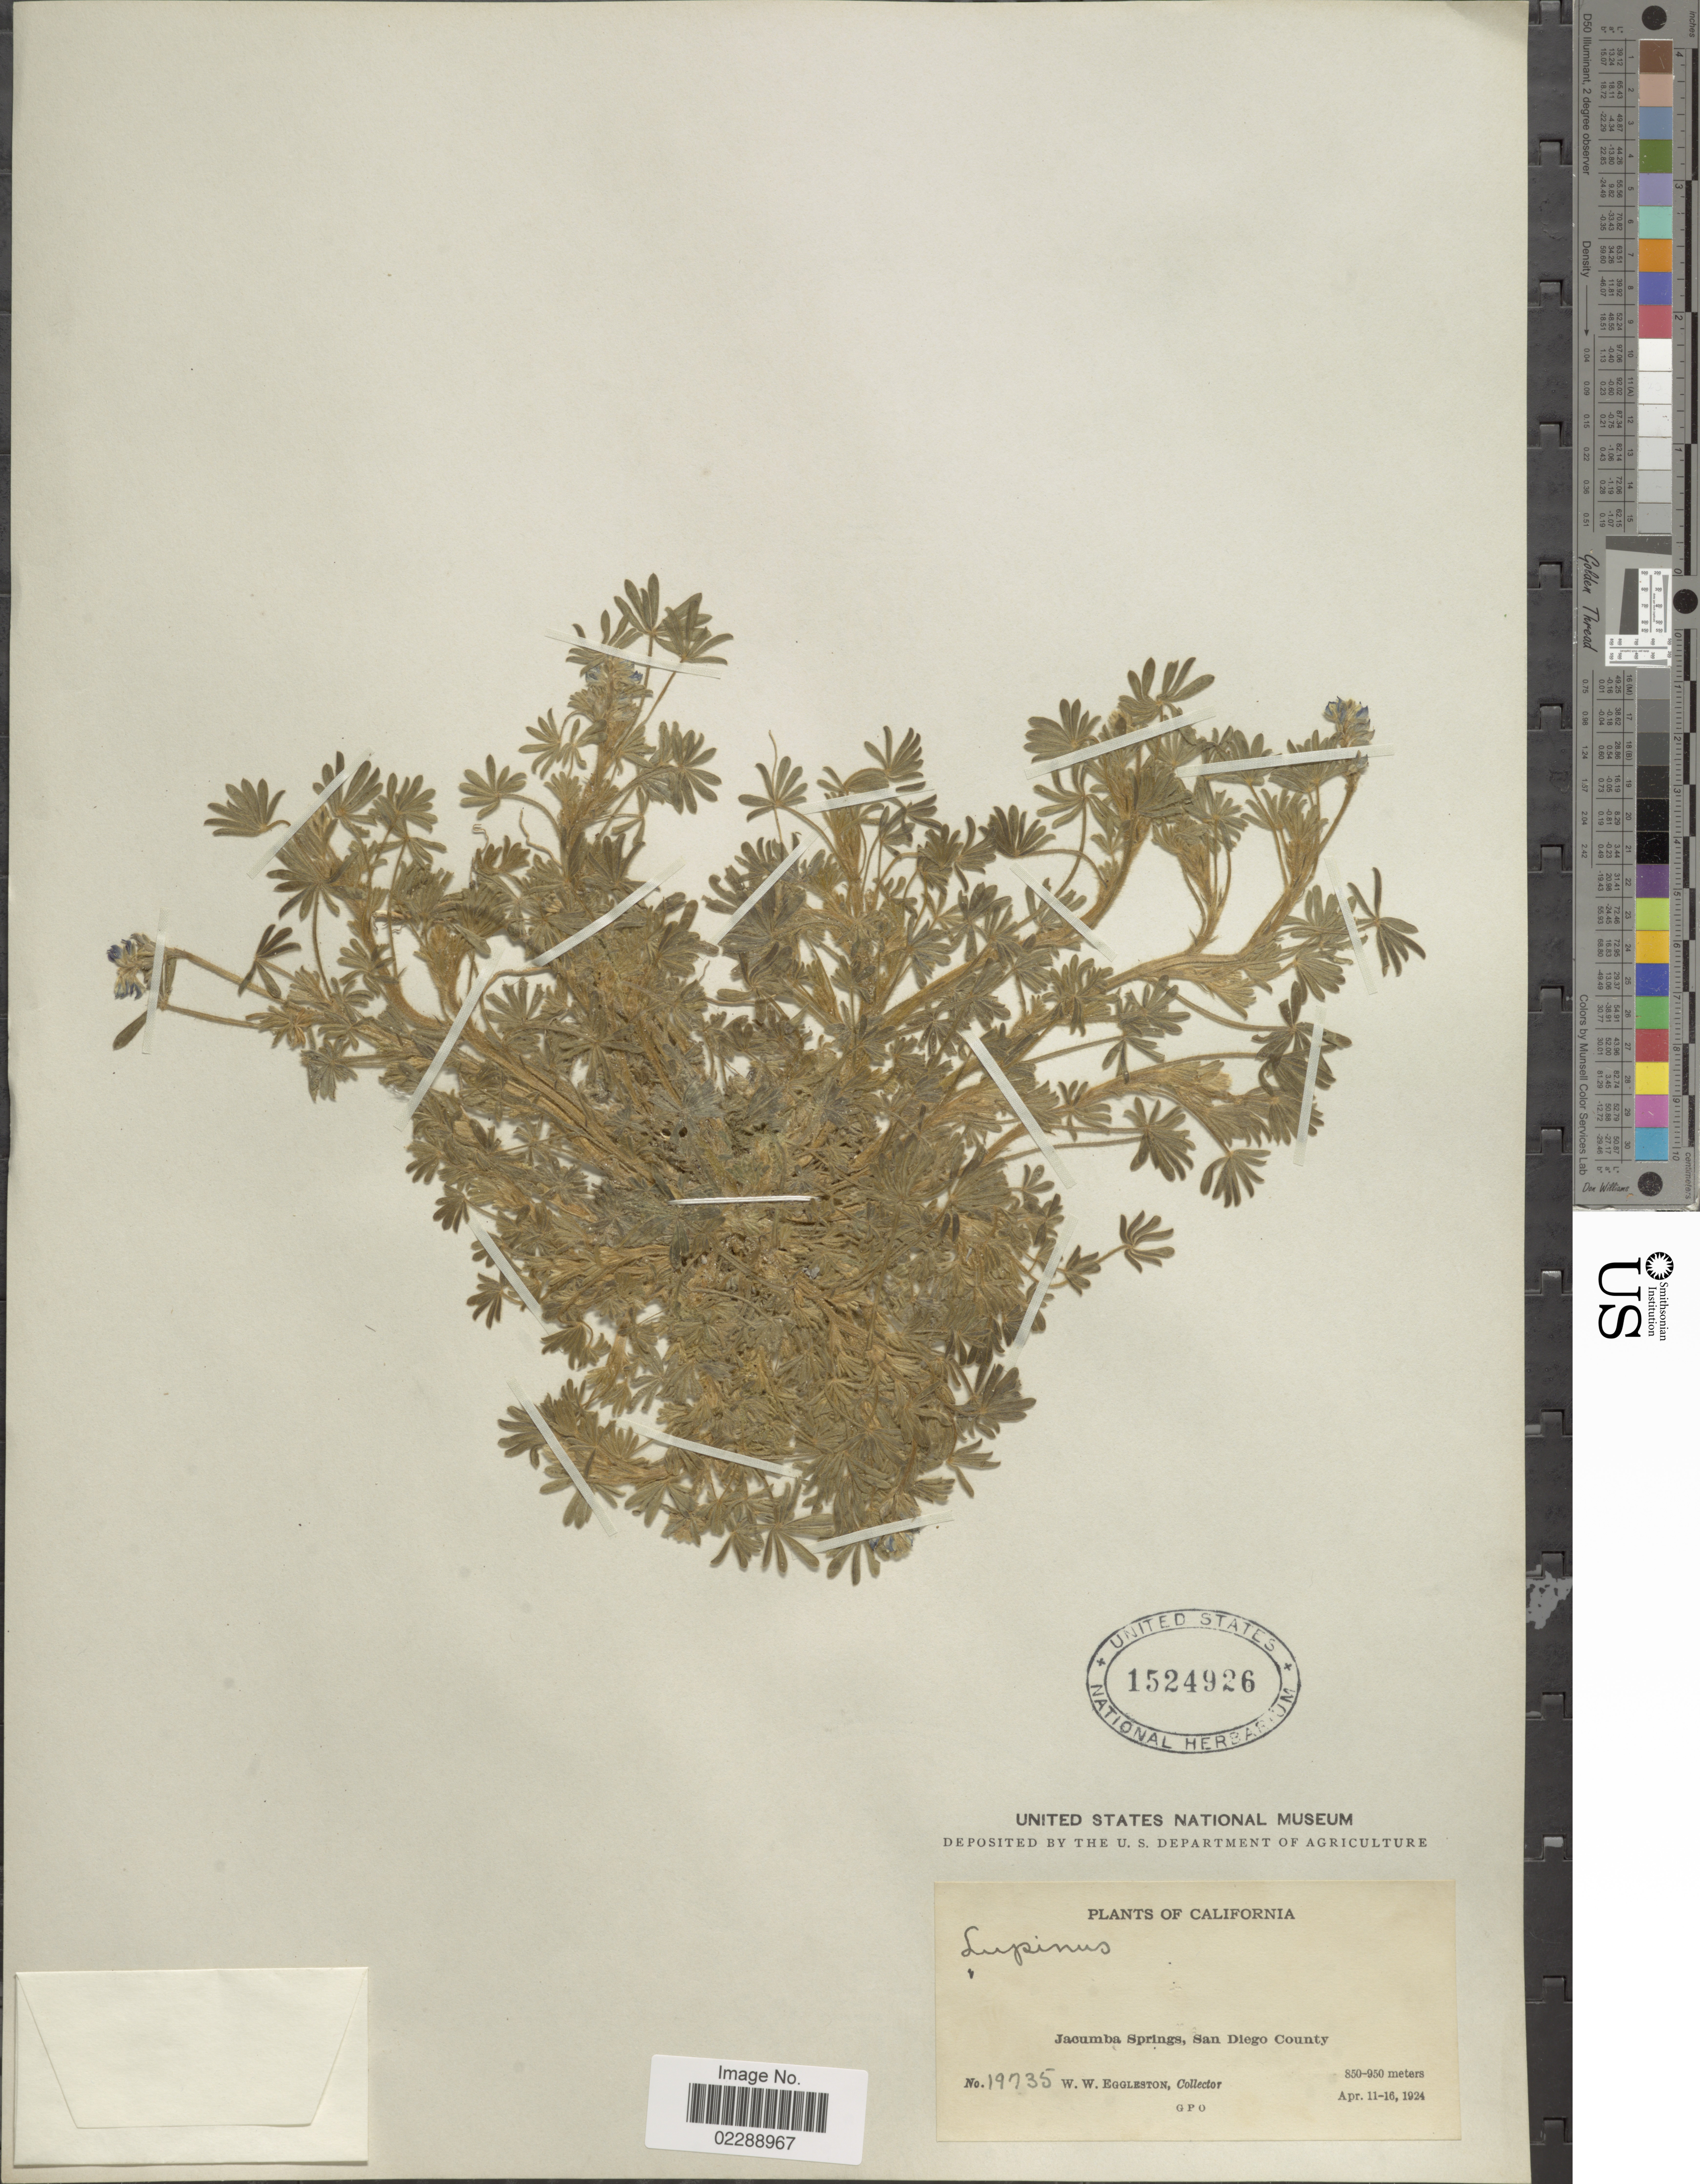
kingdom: Plantae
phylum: Tracheophyta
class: Magnoliopsida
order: Fabales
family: Fabaceae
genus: Lupinus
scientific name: Lupinus sp.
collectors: W. W. Eggleston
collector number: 19735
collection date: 1924-04-11/1924-04-16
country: United States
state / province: California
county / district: San Diego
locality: Jacumba Springs, San Diego County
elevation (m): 850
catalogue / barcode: US 1524926